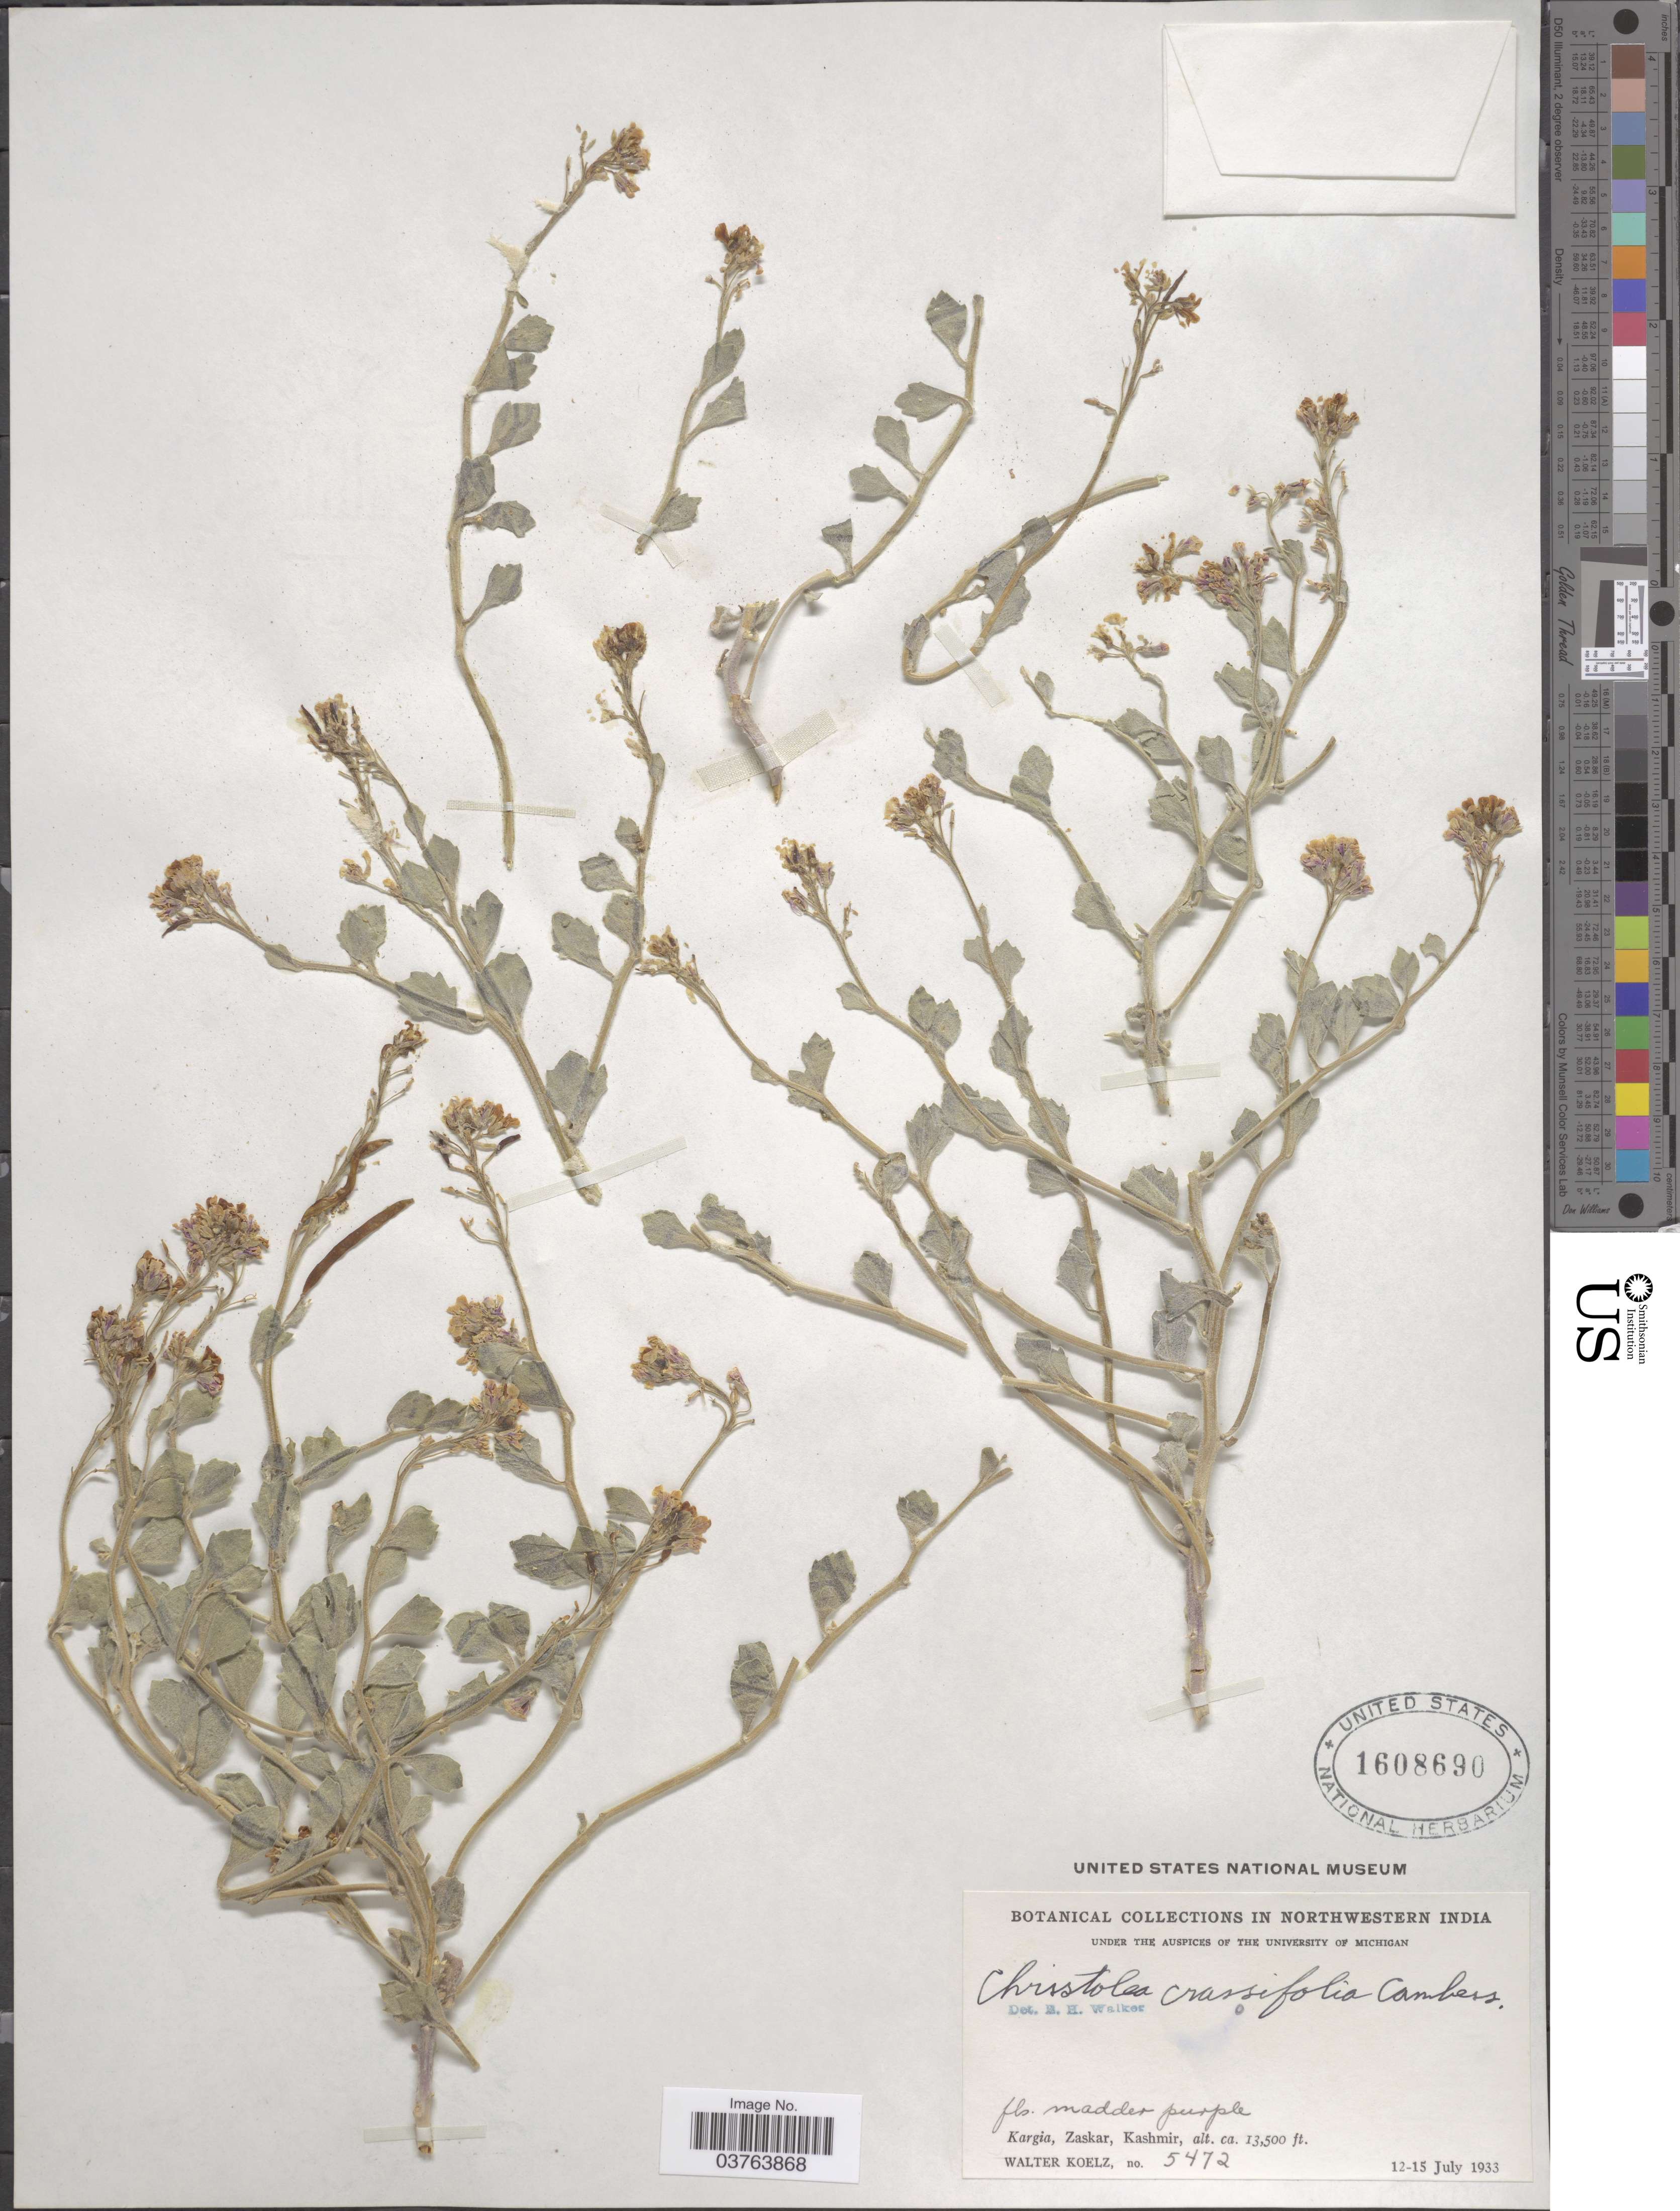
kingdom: Plantae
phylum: Tracheophyta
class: Magnoliopsida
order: Brassicales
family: Brassicaceae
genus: Christolea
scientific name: Christolea crassifolia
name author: Cambess.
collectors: W. N. Koelz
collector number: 5472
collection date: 1933-07-12/1933-07-15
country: India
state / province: Jammu and Kashmir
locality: Northwestern India. Kargia, Zaskar, Kashmir.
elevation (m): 4115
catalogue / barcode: US 1608690